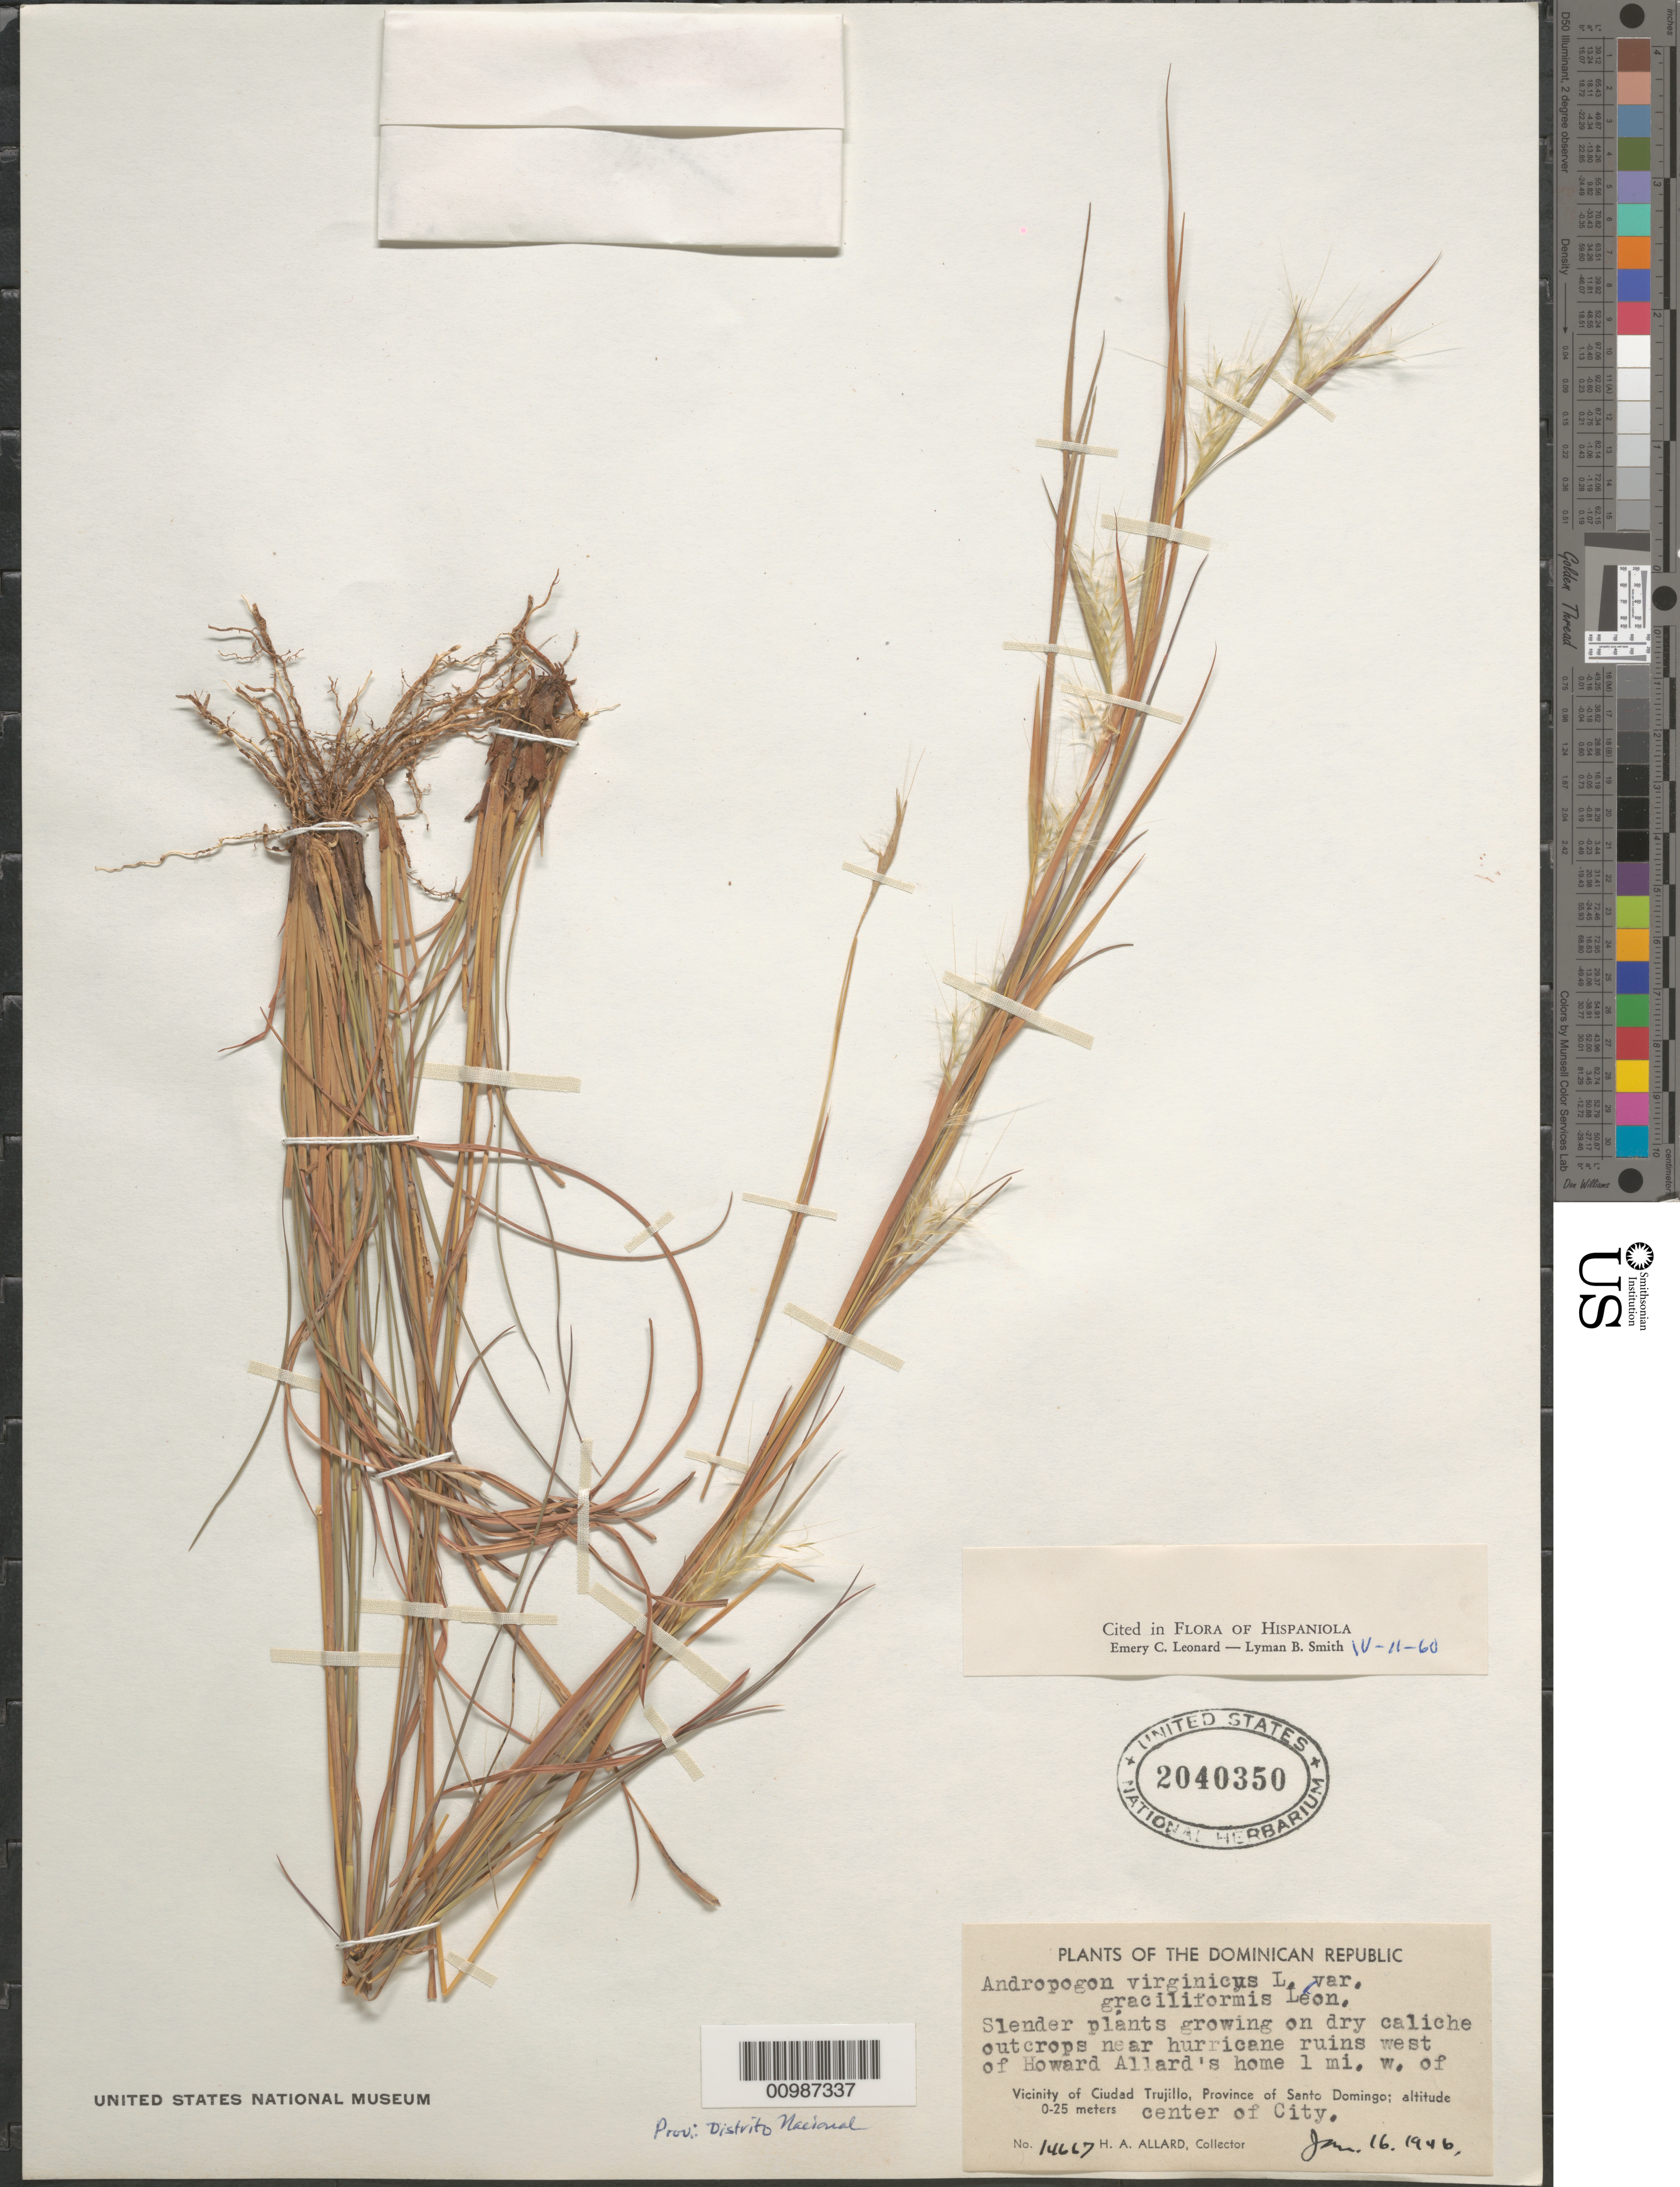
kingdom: Plantae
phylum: Tracheophyta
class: Liliopsida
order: Poales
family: Poaceae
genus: Andropogon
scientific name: Andropogon virginicus var. graciliformis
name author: León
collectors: H. A. Allard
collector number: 14667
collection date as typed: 16 Jan 1946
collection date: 1946-01-16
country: Dominican Republic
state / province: Distrito Nacional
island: Hispaniola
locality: Vicinity of Ciudad Trujillo, west of Howard Allard's home 1 mile west of center of city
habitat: growing on dry caliche outcrops near hurricane ruins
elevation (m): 0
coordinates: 0 N, 0 E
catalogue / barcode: US 2040350